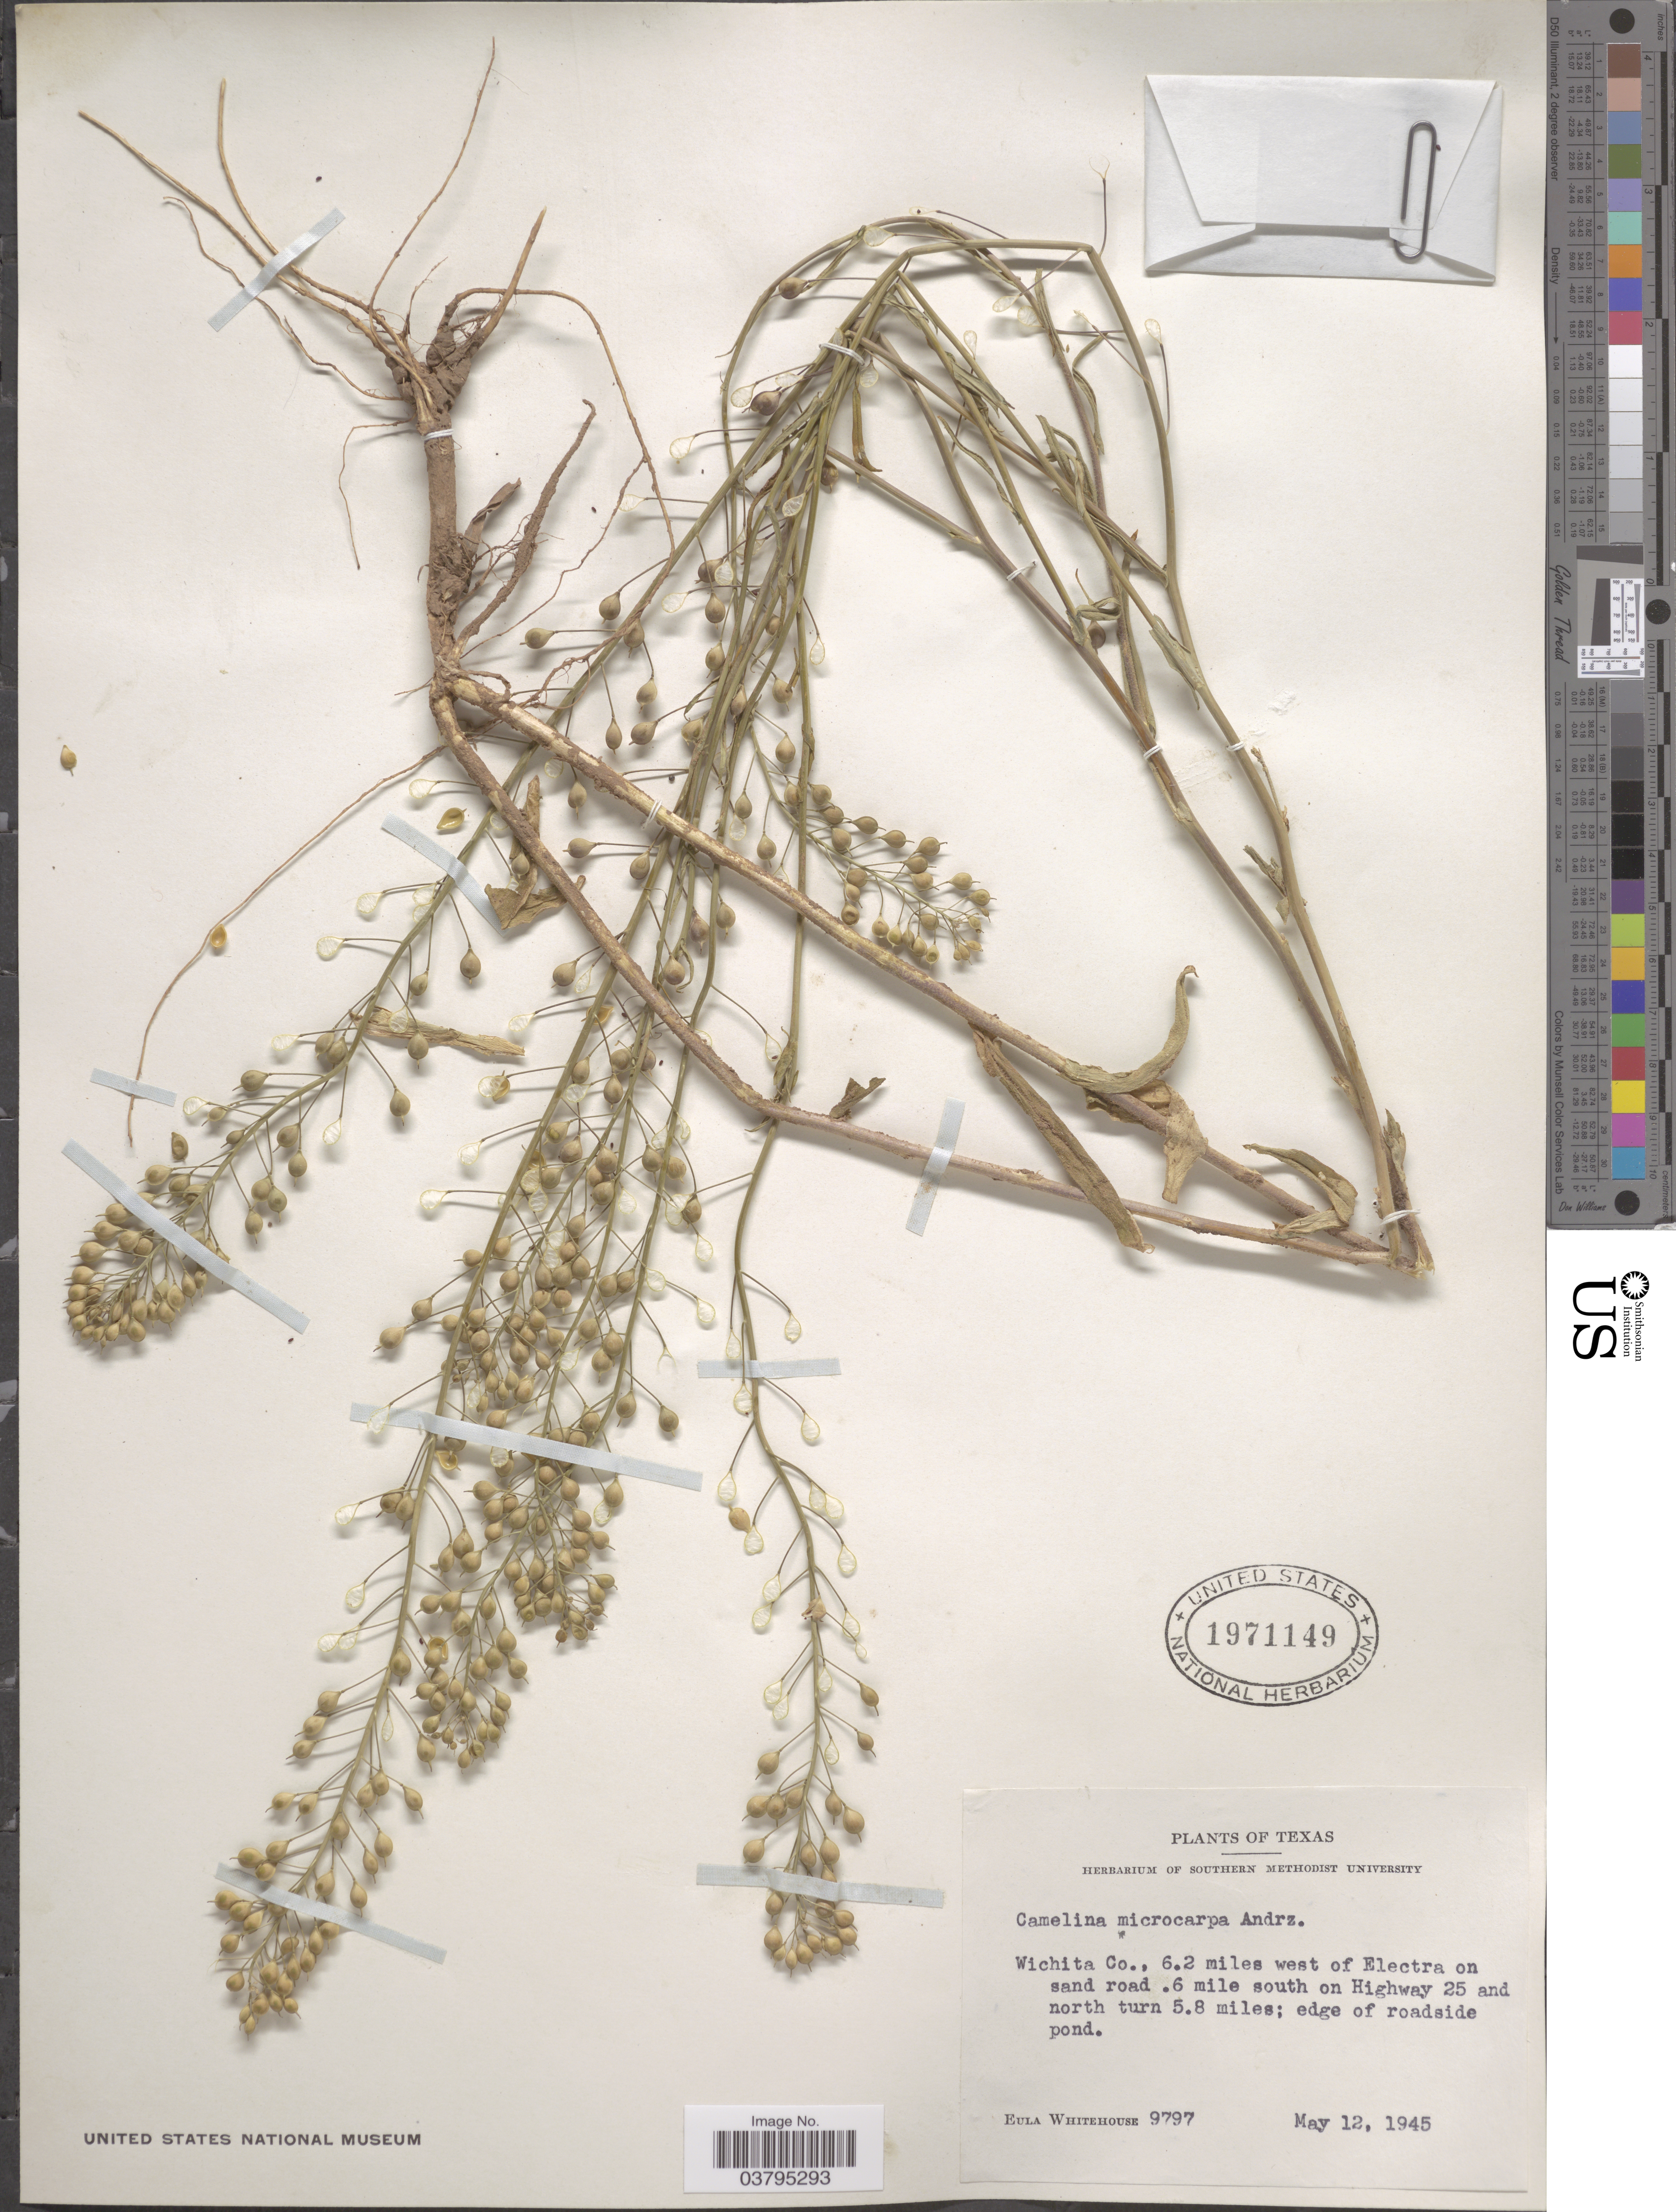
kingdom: Plantae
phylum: Tracheophyta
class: Magnoliopsida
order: Brassicales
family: Brassicaceae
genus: Camelina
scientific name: Camelina microcarpa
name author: DC.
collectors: E. Whitehouse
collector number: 9797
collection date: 1945-05-12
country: United States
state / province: Texas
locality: Wichita Co., 6.2 miles west of Electra on sand road .6 mile south of Highway 25 and north turn 5.8 miles; edge of roadside pond.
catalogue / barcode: US 1971149